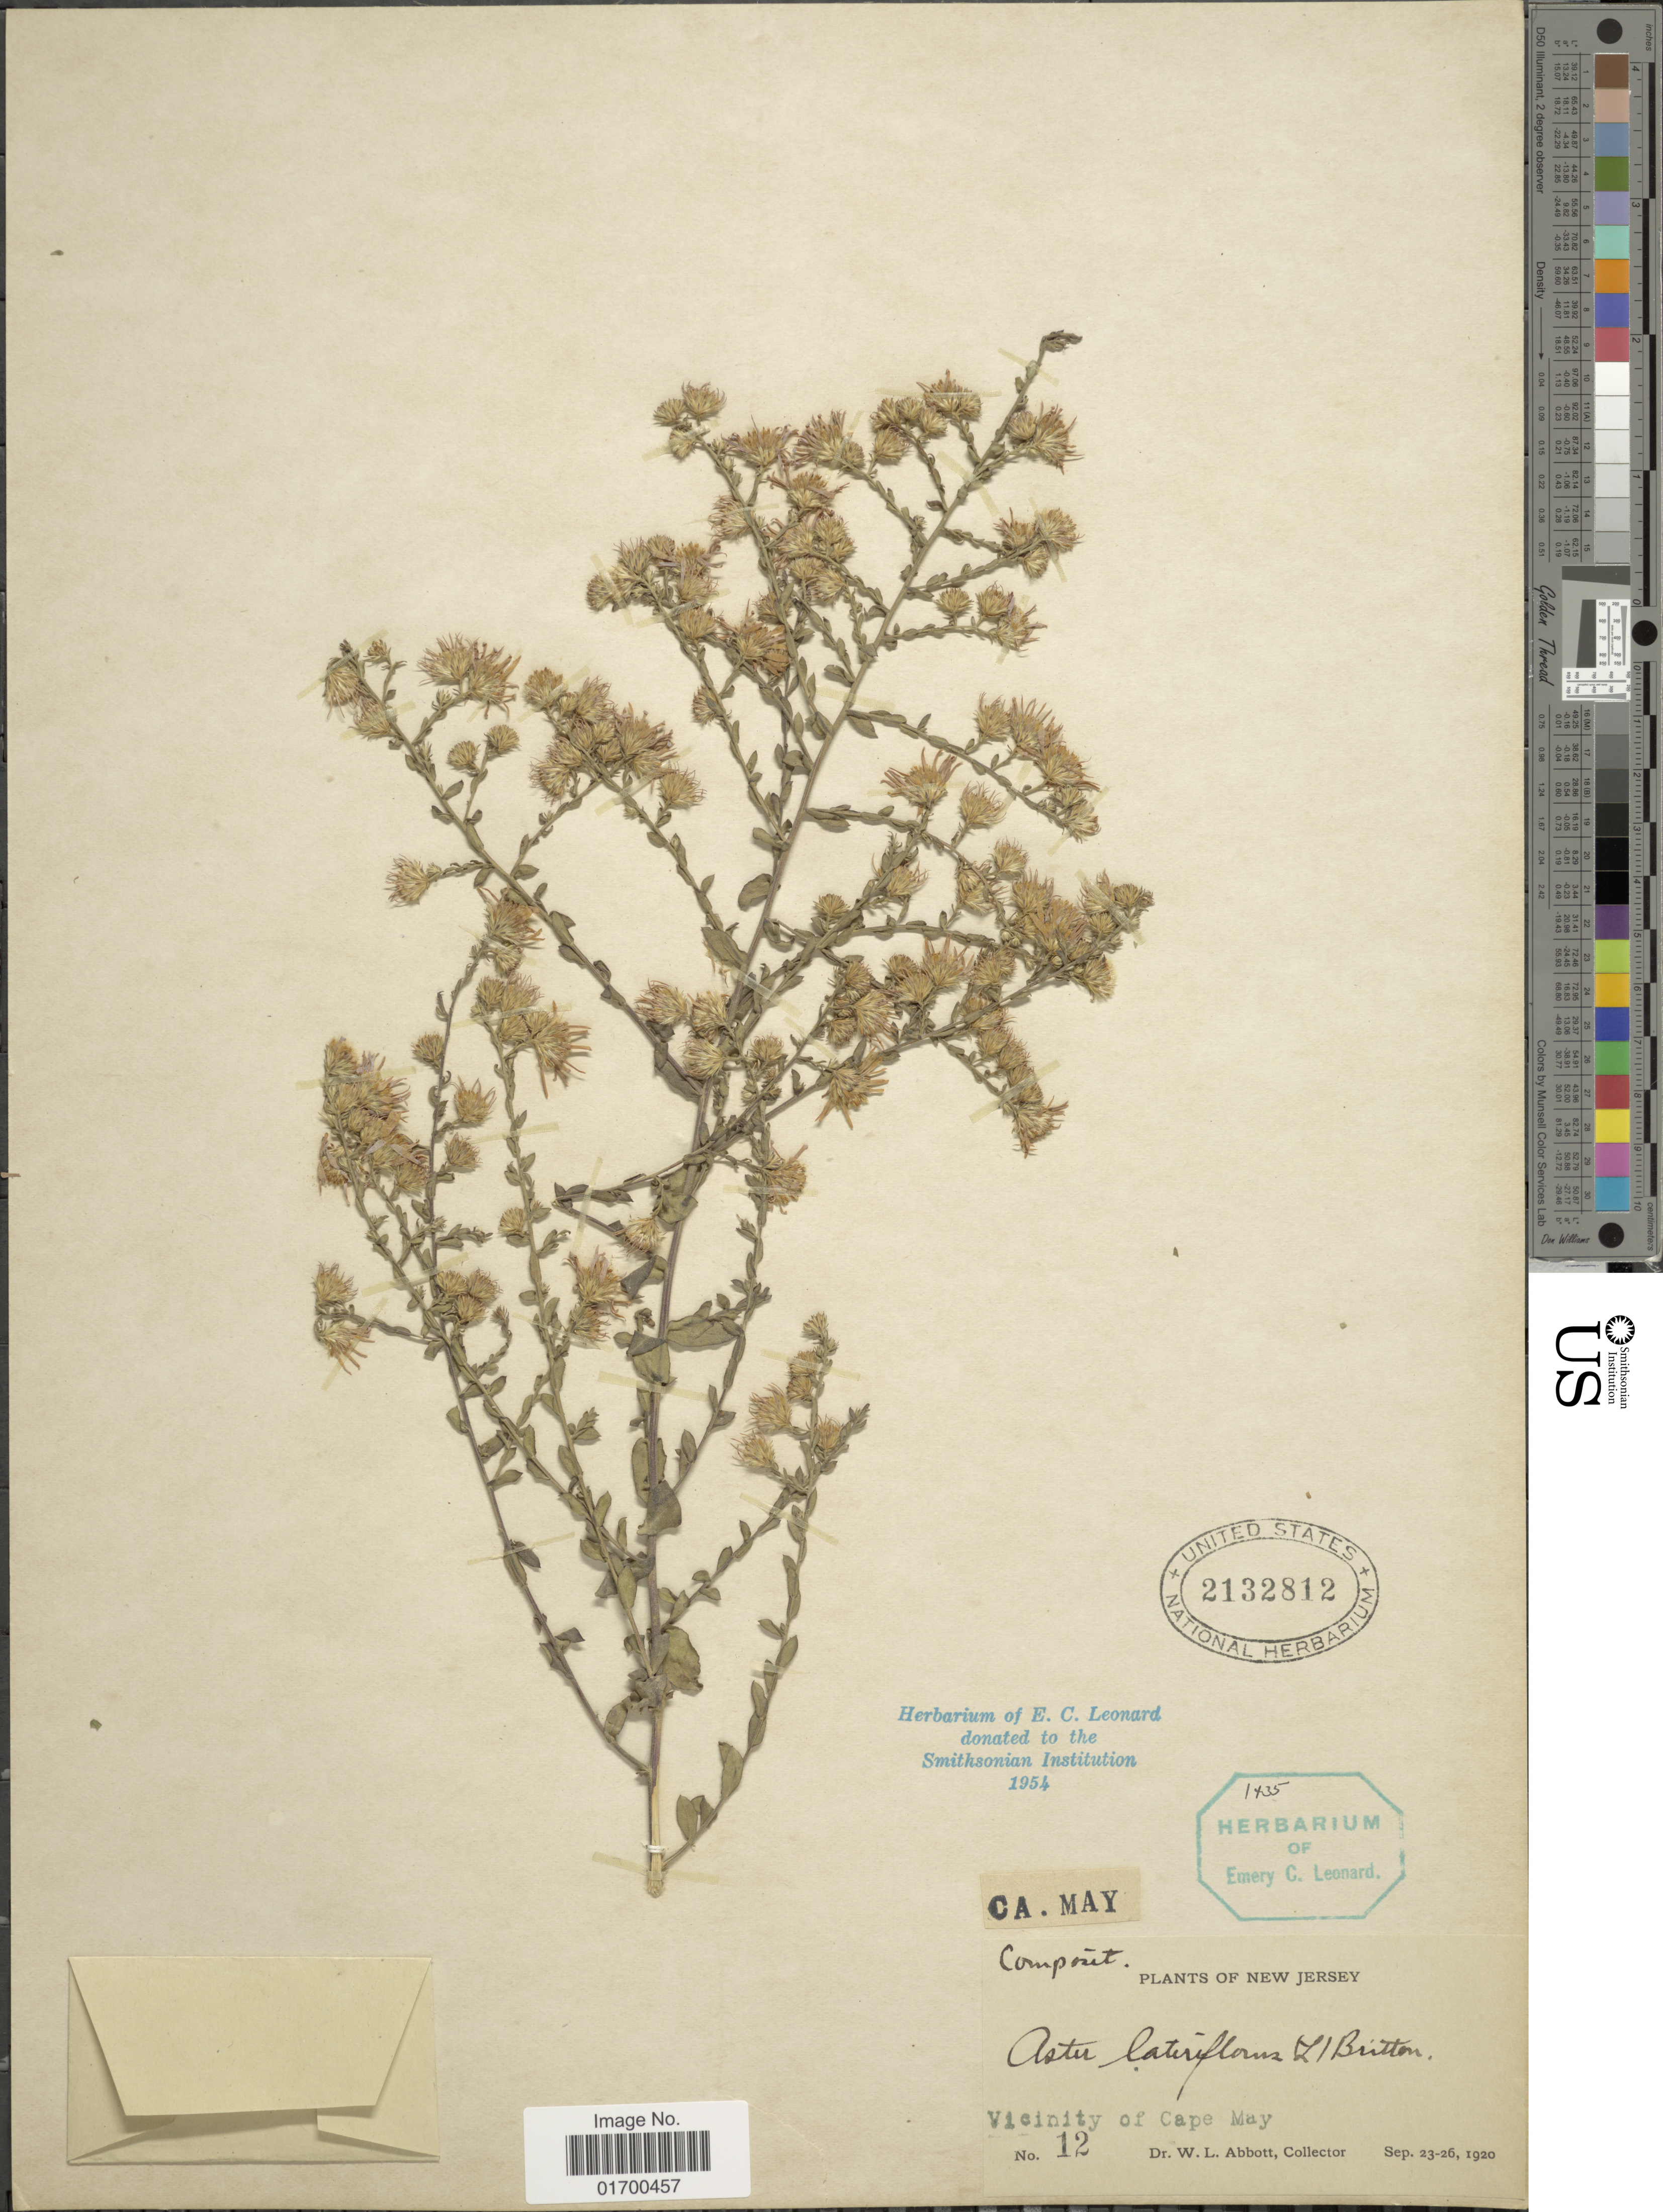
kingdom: Plantae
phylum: Tracheophyta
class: Magnoliopsida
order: Asterales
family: Asteraceae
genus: Symphyotrichum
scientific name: Symphyotrichum lateriflorum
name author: (L.) Á. Löve & D. Löve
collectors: W. L. Abbott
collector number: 12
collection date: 1920-09-23/1920-09-26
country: United States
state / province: New Jersey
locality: Vicinity of Cape May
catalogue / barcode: US 2132812